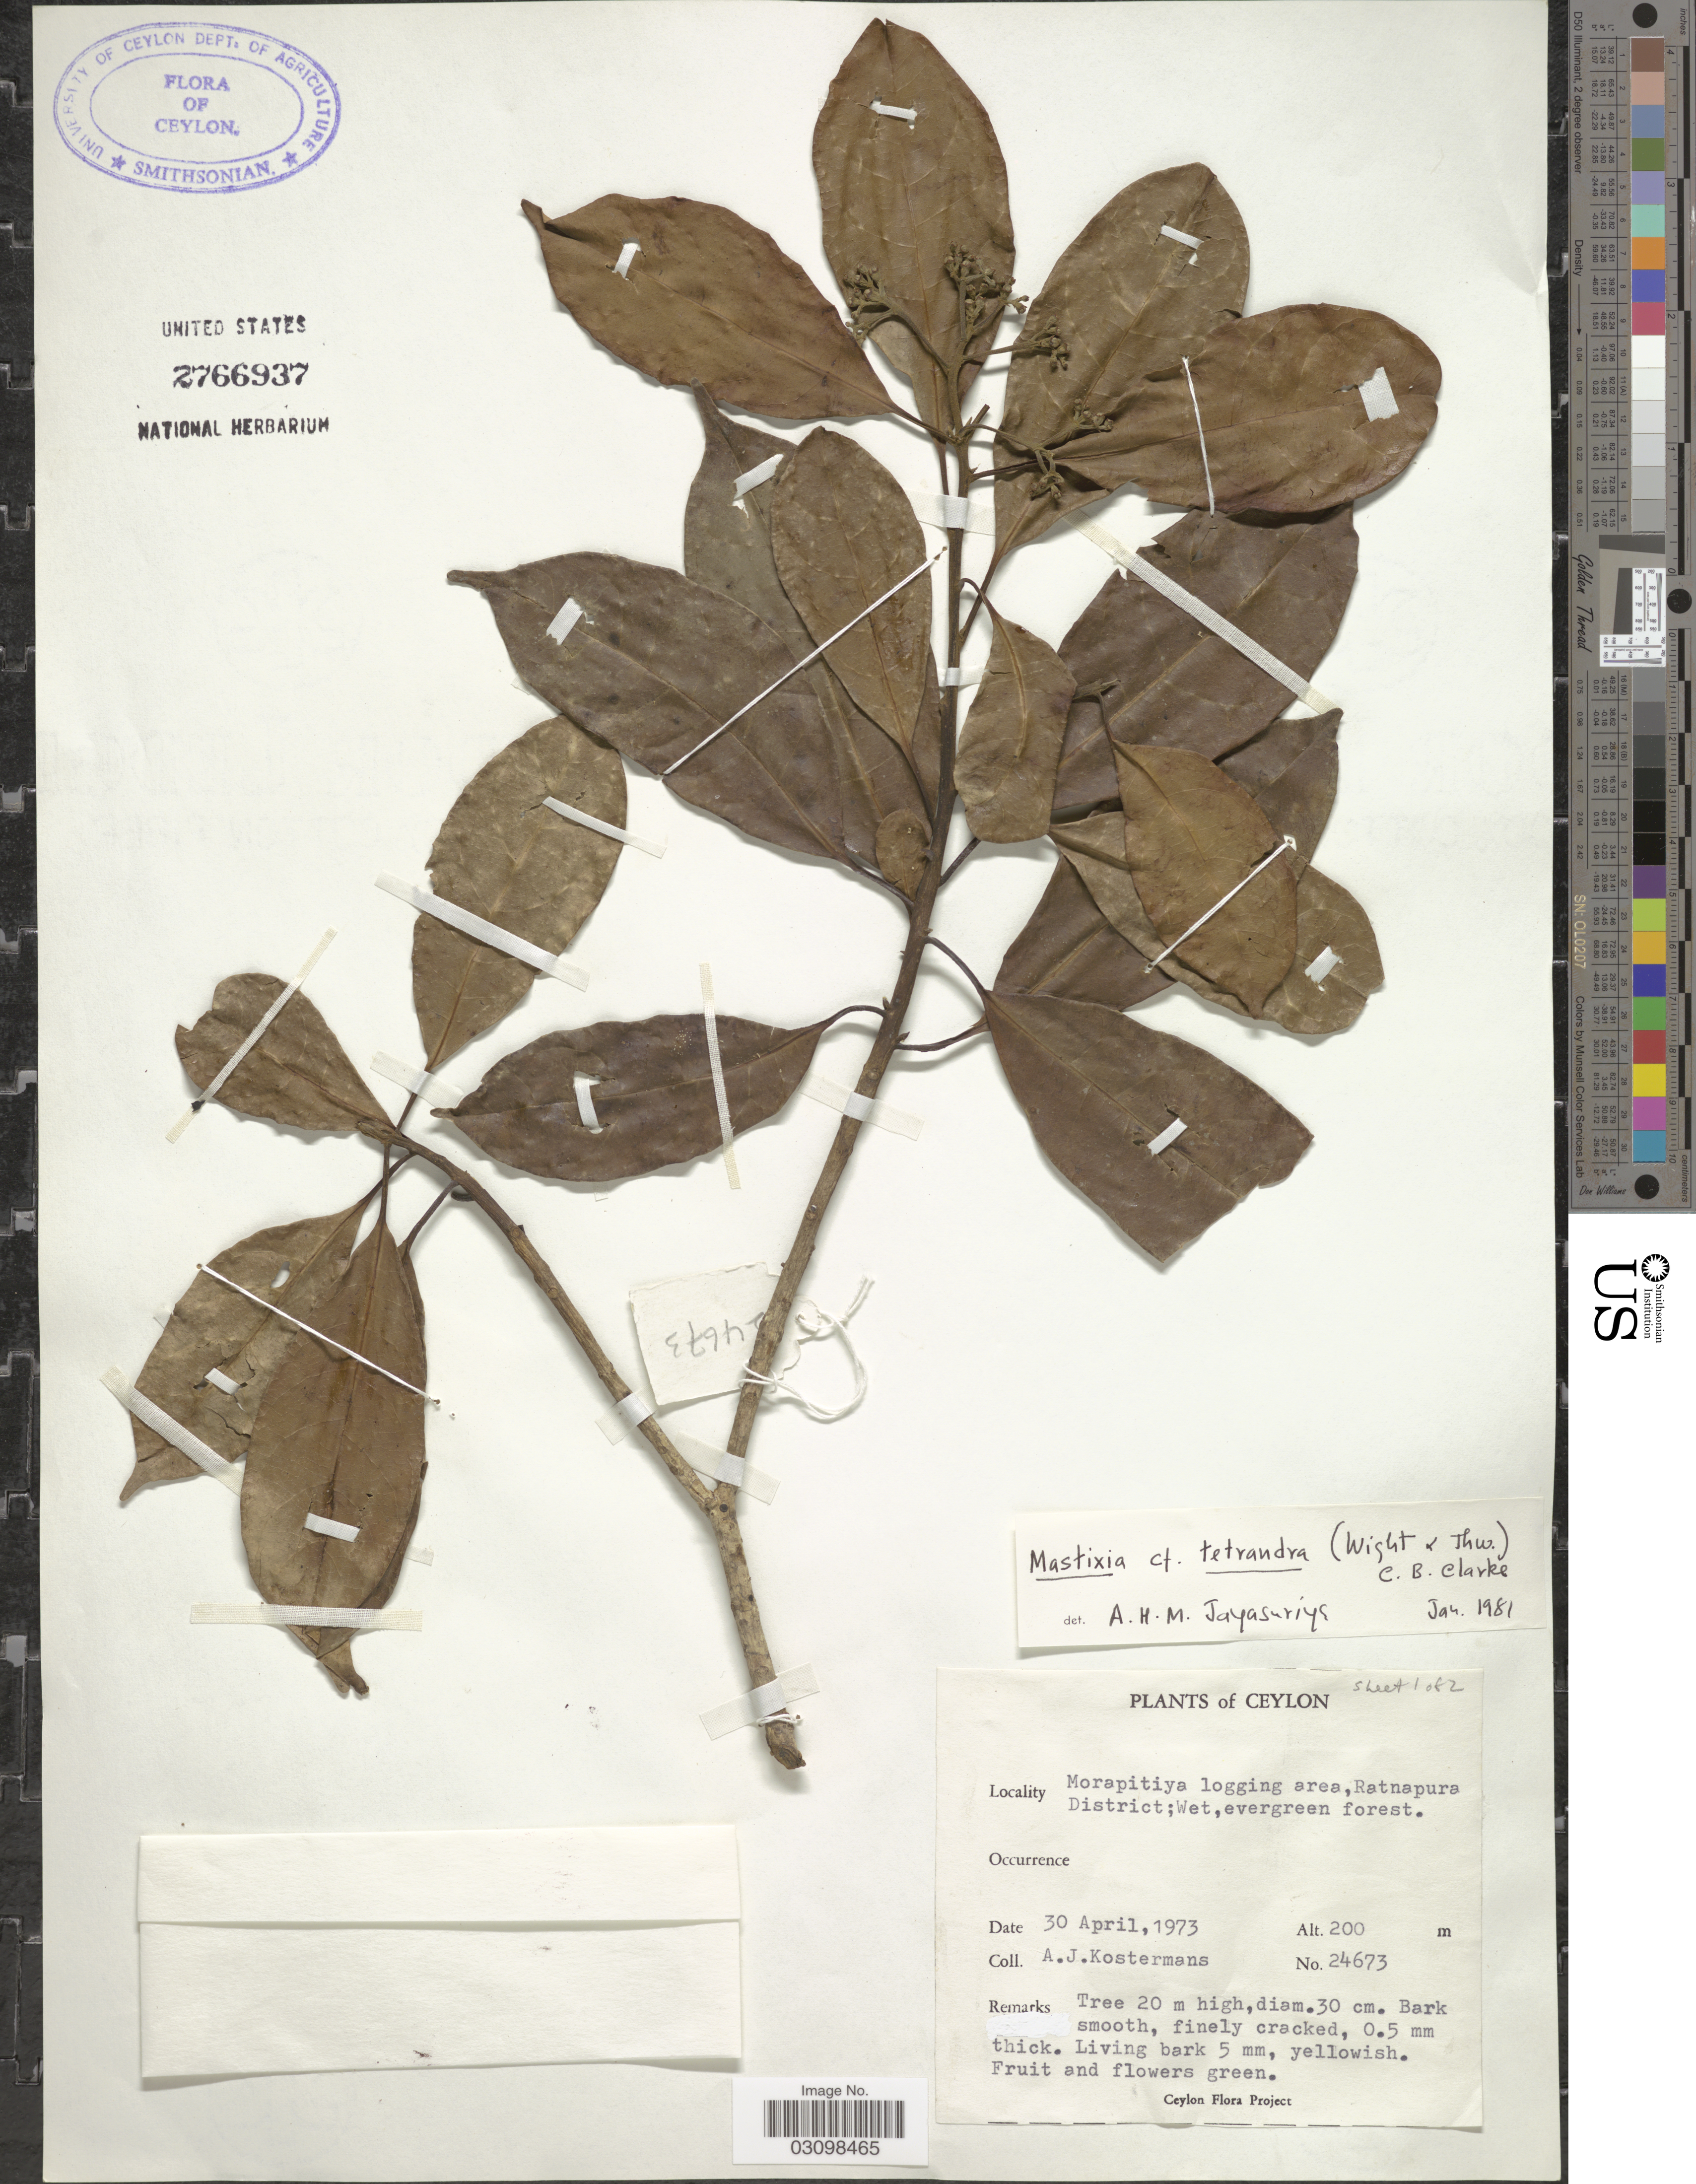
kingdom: Plantae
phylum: Tracheophyta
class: Magnoliopsida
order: Cornales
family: Nyssaceae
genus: Mastixia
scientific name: Mastixia tetrandra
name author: (Wight ex Thwaites) C.B. Clarke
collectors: A. J. G. Kostermans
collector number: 24673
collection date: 1973-04-30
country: Sri Lanka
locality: Ceylon. Morapitiya logging area, Ratnapura District.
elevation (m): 200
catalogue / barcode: US 2766937